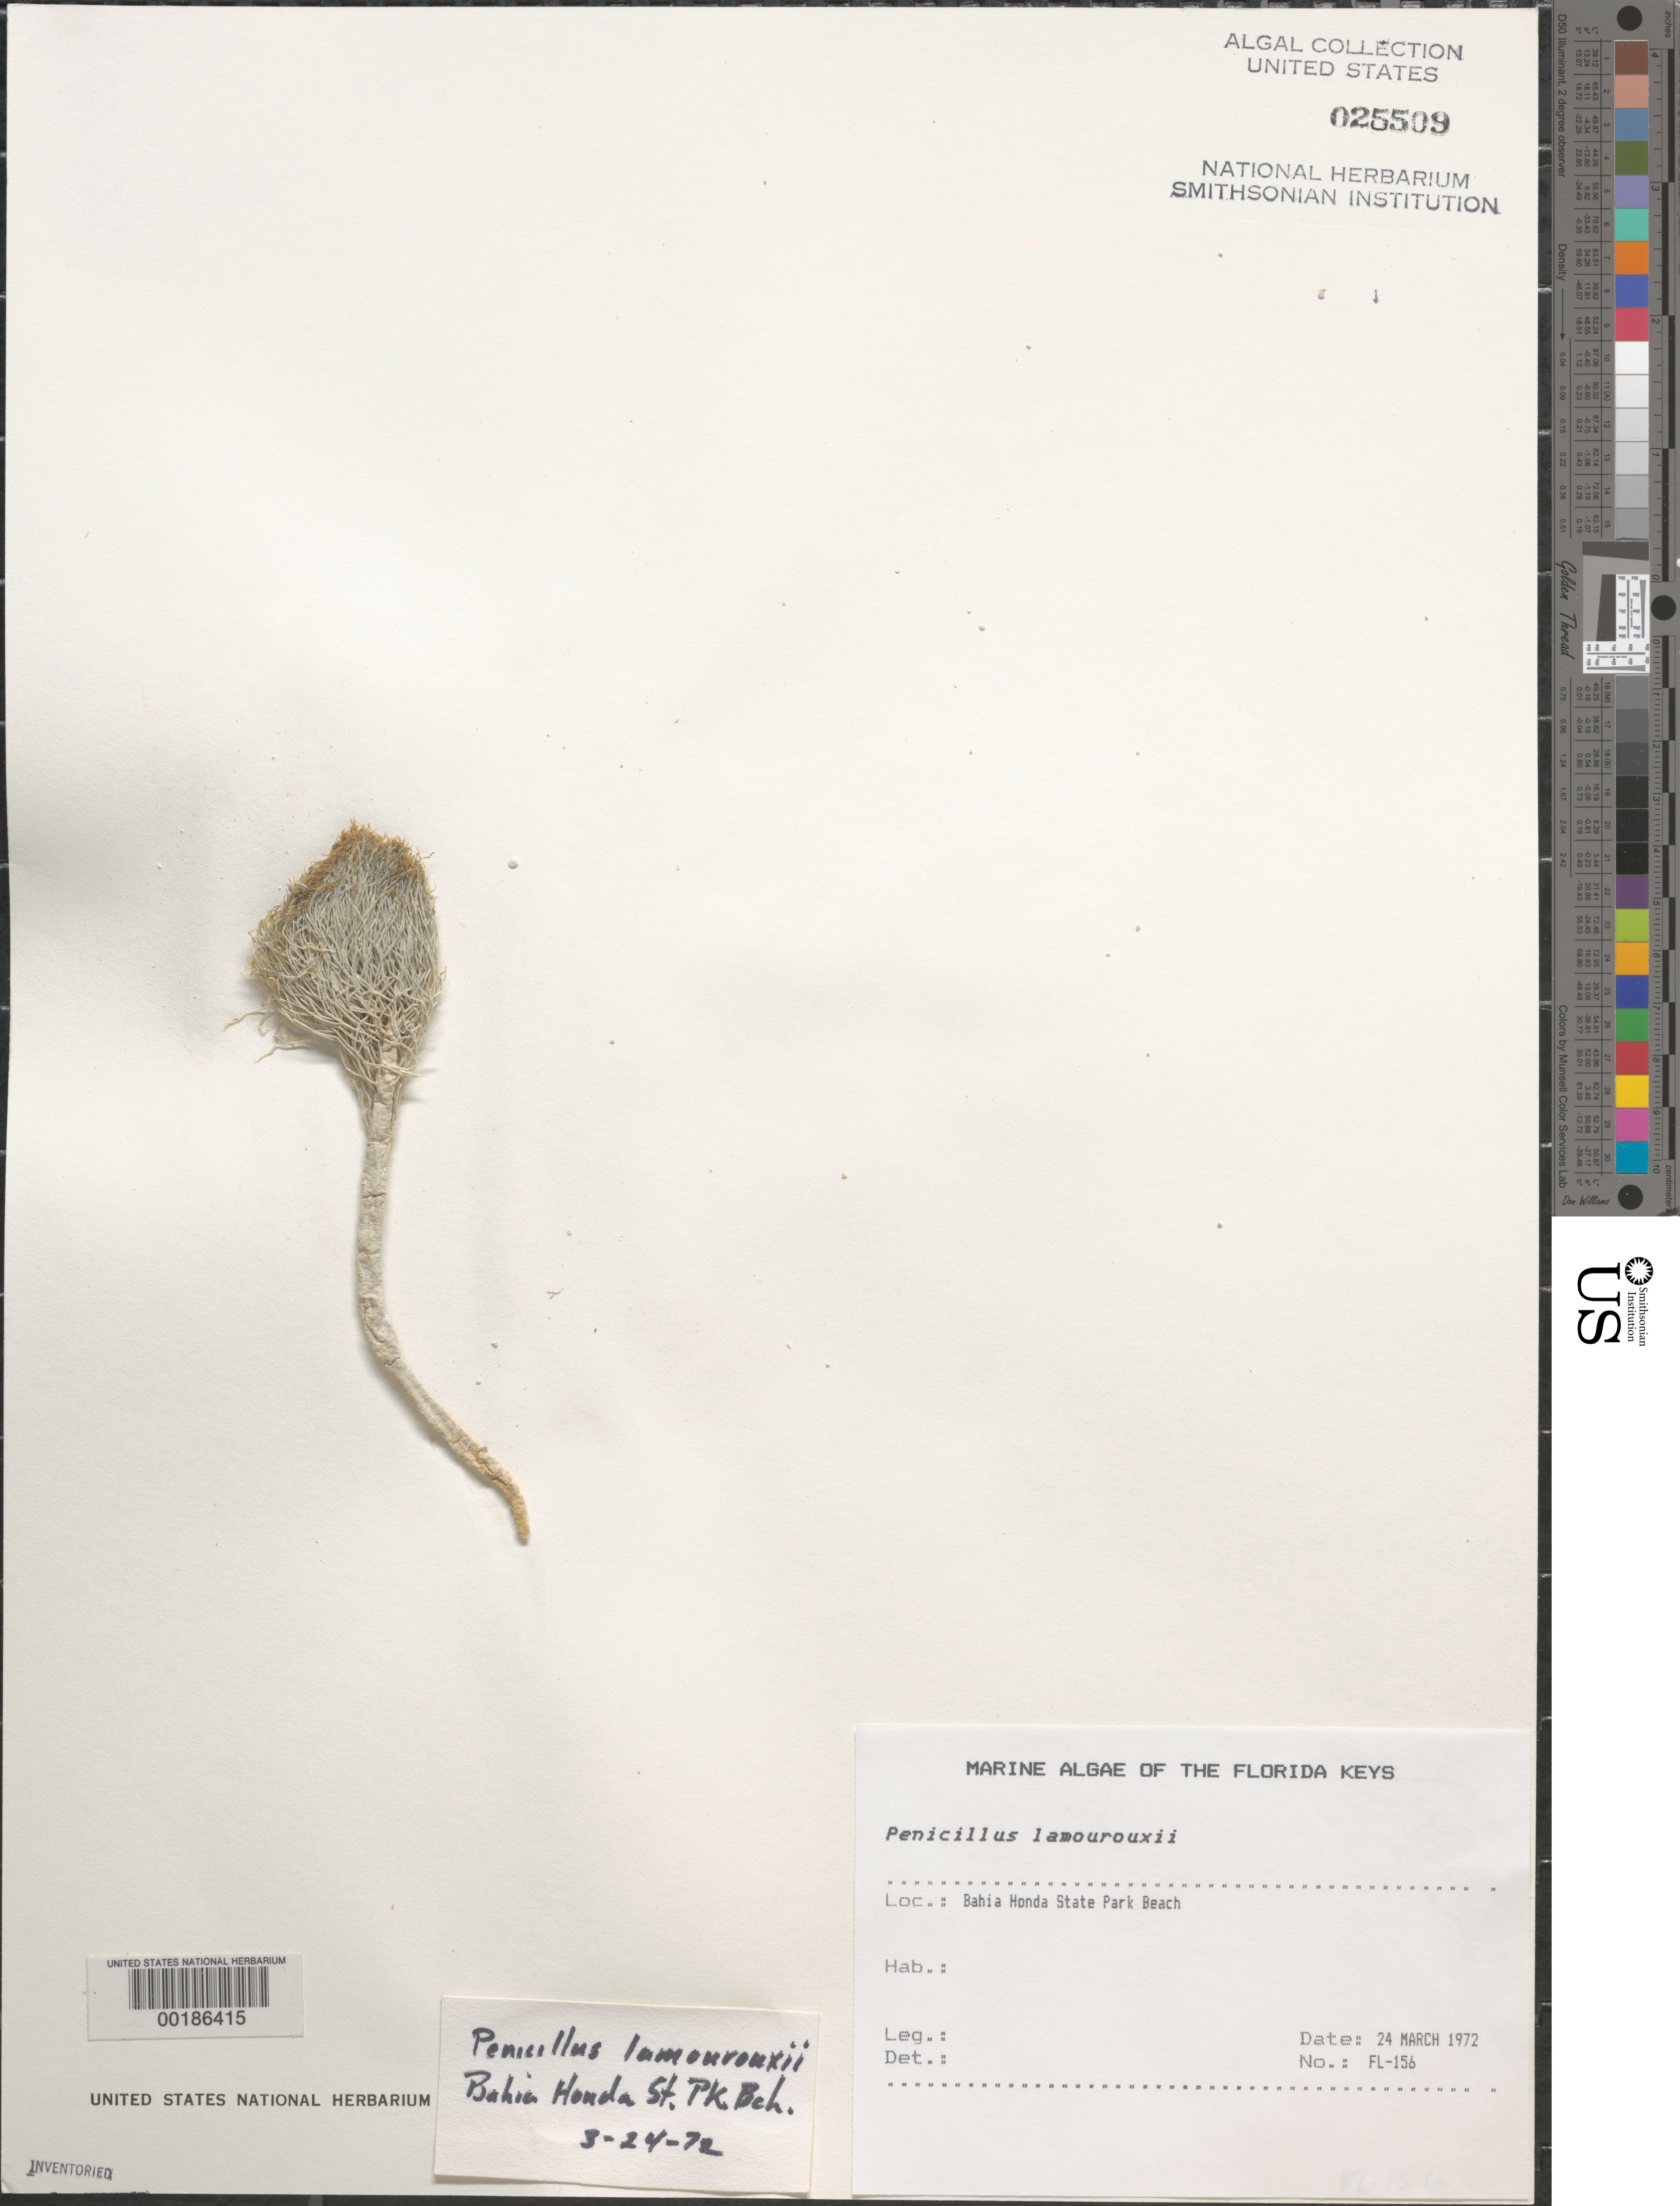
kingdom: Plantae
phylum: Chlorophyta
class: Ulvophyceae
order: Bryopsidales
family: Udoteaceae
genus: Penicillus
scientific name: Penicillus lamourouxii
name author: Decne.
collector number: FL-156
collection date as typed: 24 Mar 1972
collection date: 1972-03-24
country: United States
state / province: Florida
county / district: Monroe County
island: Bahia Honda Key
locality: Bahia Honda State Park beach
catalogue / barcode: US 25509